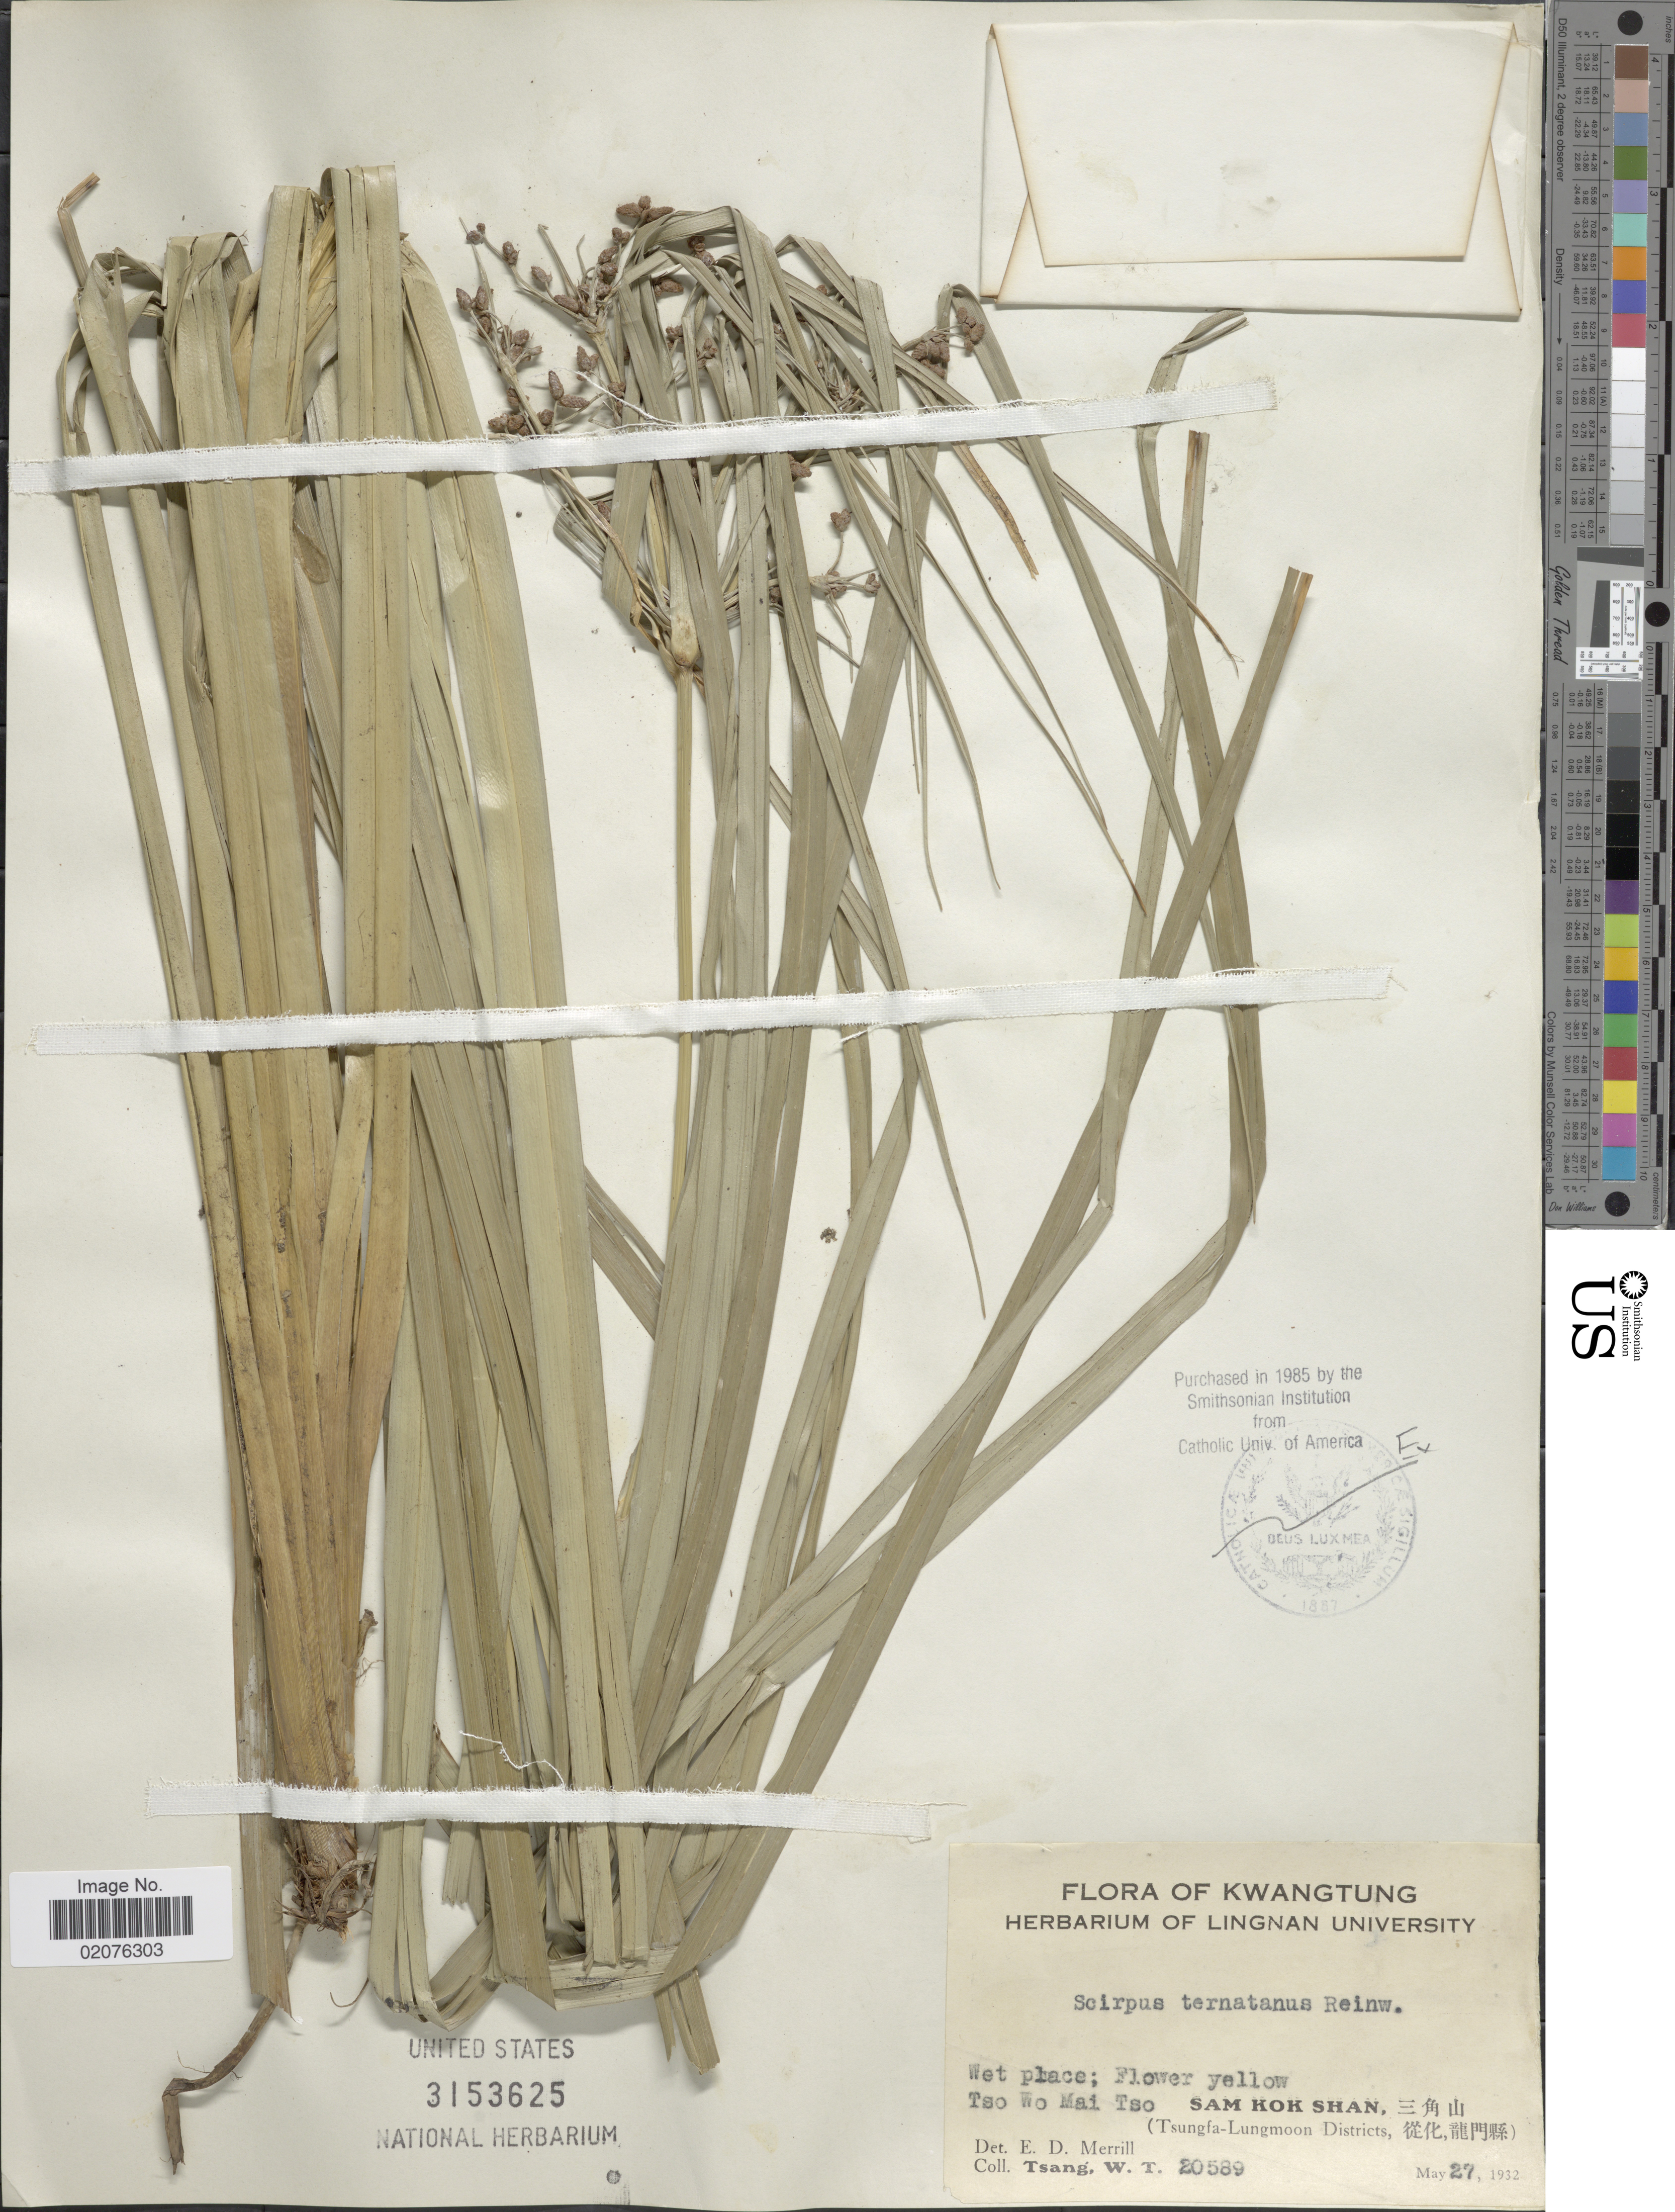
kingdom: Plantae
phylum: Tracheophyta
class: Liliopsida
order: Poales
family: Cyperaceae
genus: Scirpus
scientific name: Scirpus ternatanus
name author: Reinw. ex Miq.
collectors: W. T. Tsang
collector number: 20589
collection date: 1932-05-27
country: China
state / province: Guangdong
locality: Kwangtung, Tso Wo Mai Tso. Sam Kok Shan (Tsungfa-Lungmoon Districts)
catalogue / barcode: US 3153625